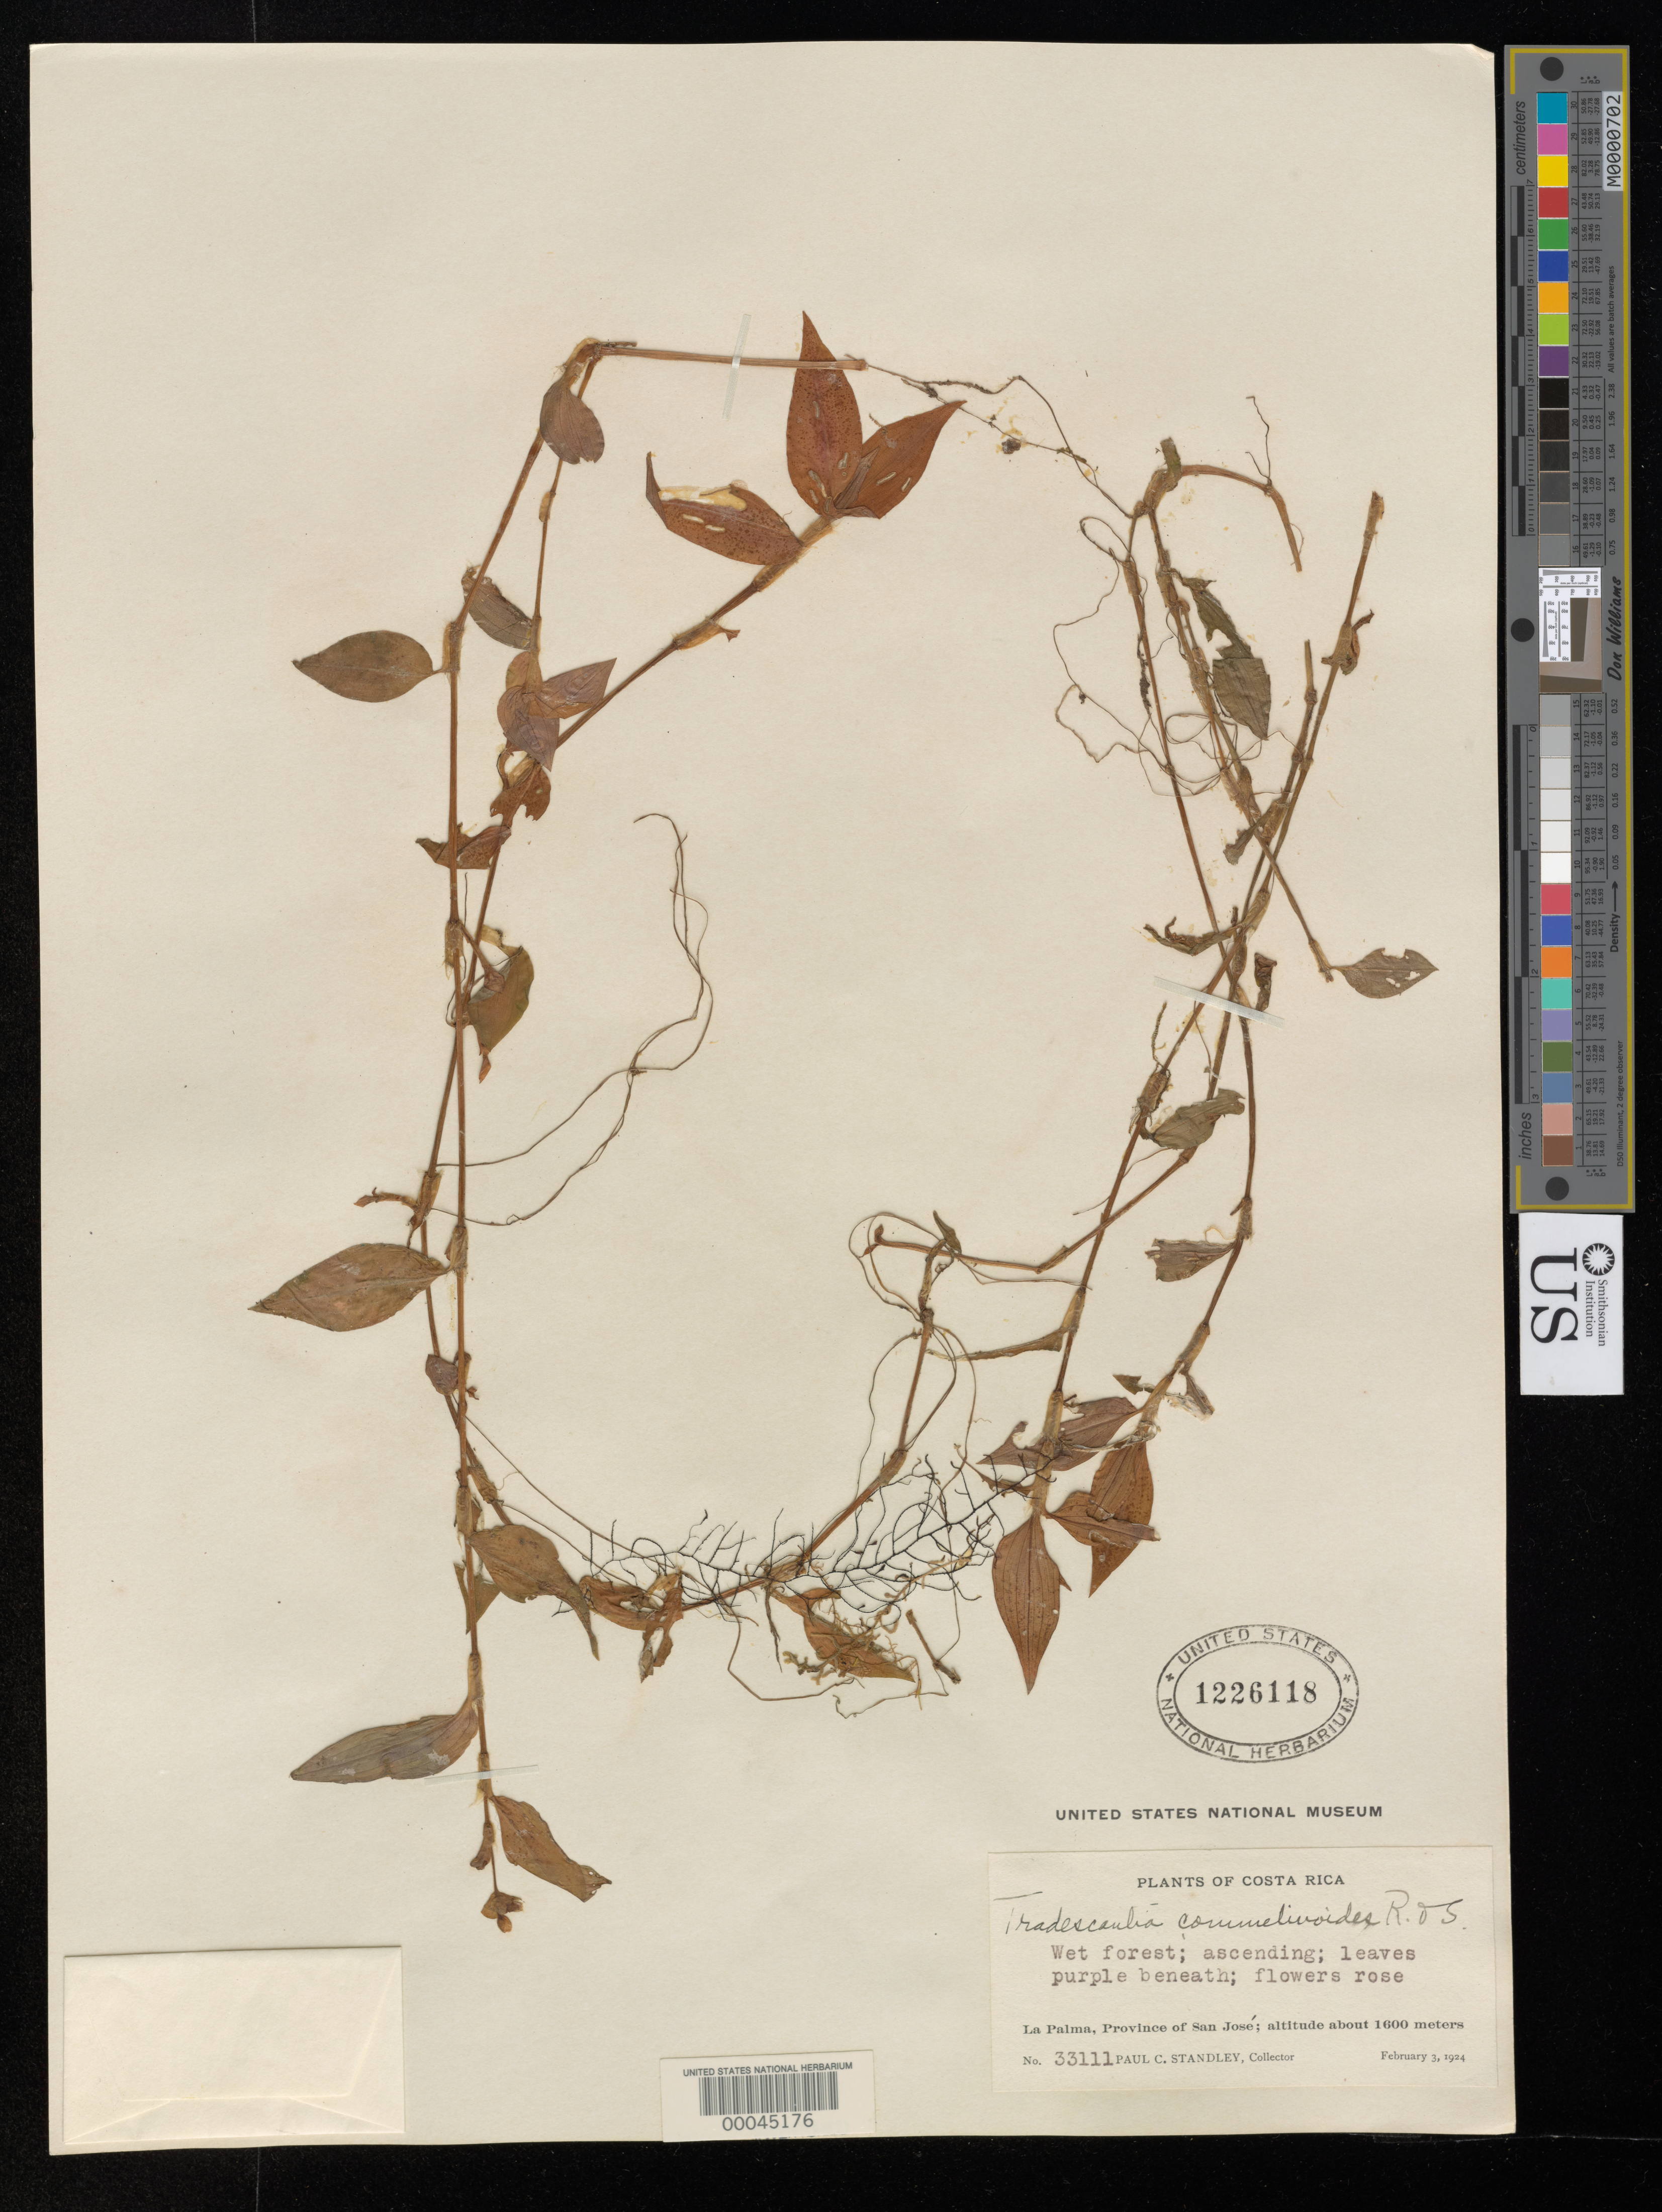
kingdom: Plantae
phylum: Tracheophyta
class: Liliopsida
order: Commelinales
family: Commelinaceae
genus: Tradescantia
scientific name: Tradescantia poelliae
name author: D.R. Hunt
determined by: Strong, Mark T., (BOT), Smithsonian Institution - National Museum of Natural History (UNITED STATES)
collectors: P. C. Standley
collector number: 33111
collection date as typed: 03 Feb 1924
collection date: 1924-02-03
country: Costa Rica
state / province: San José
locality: La palma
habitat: Wet forest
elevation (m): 1600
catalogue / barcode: US 1226118